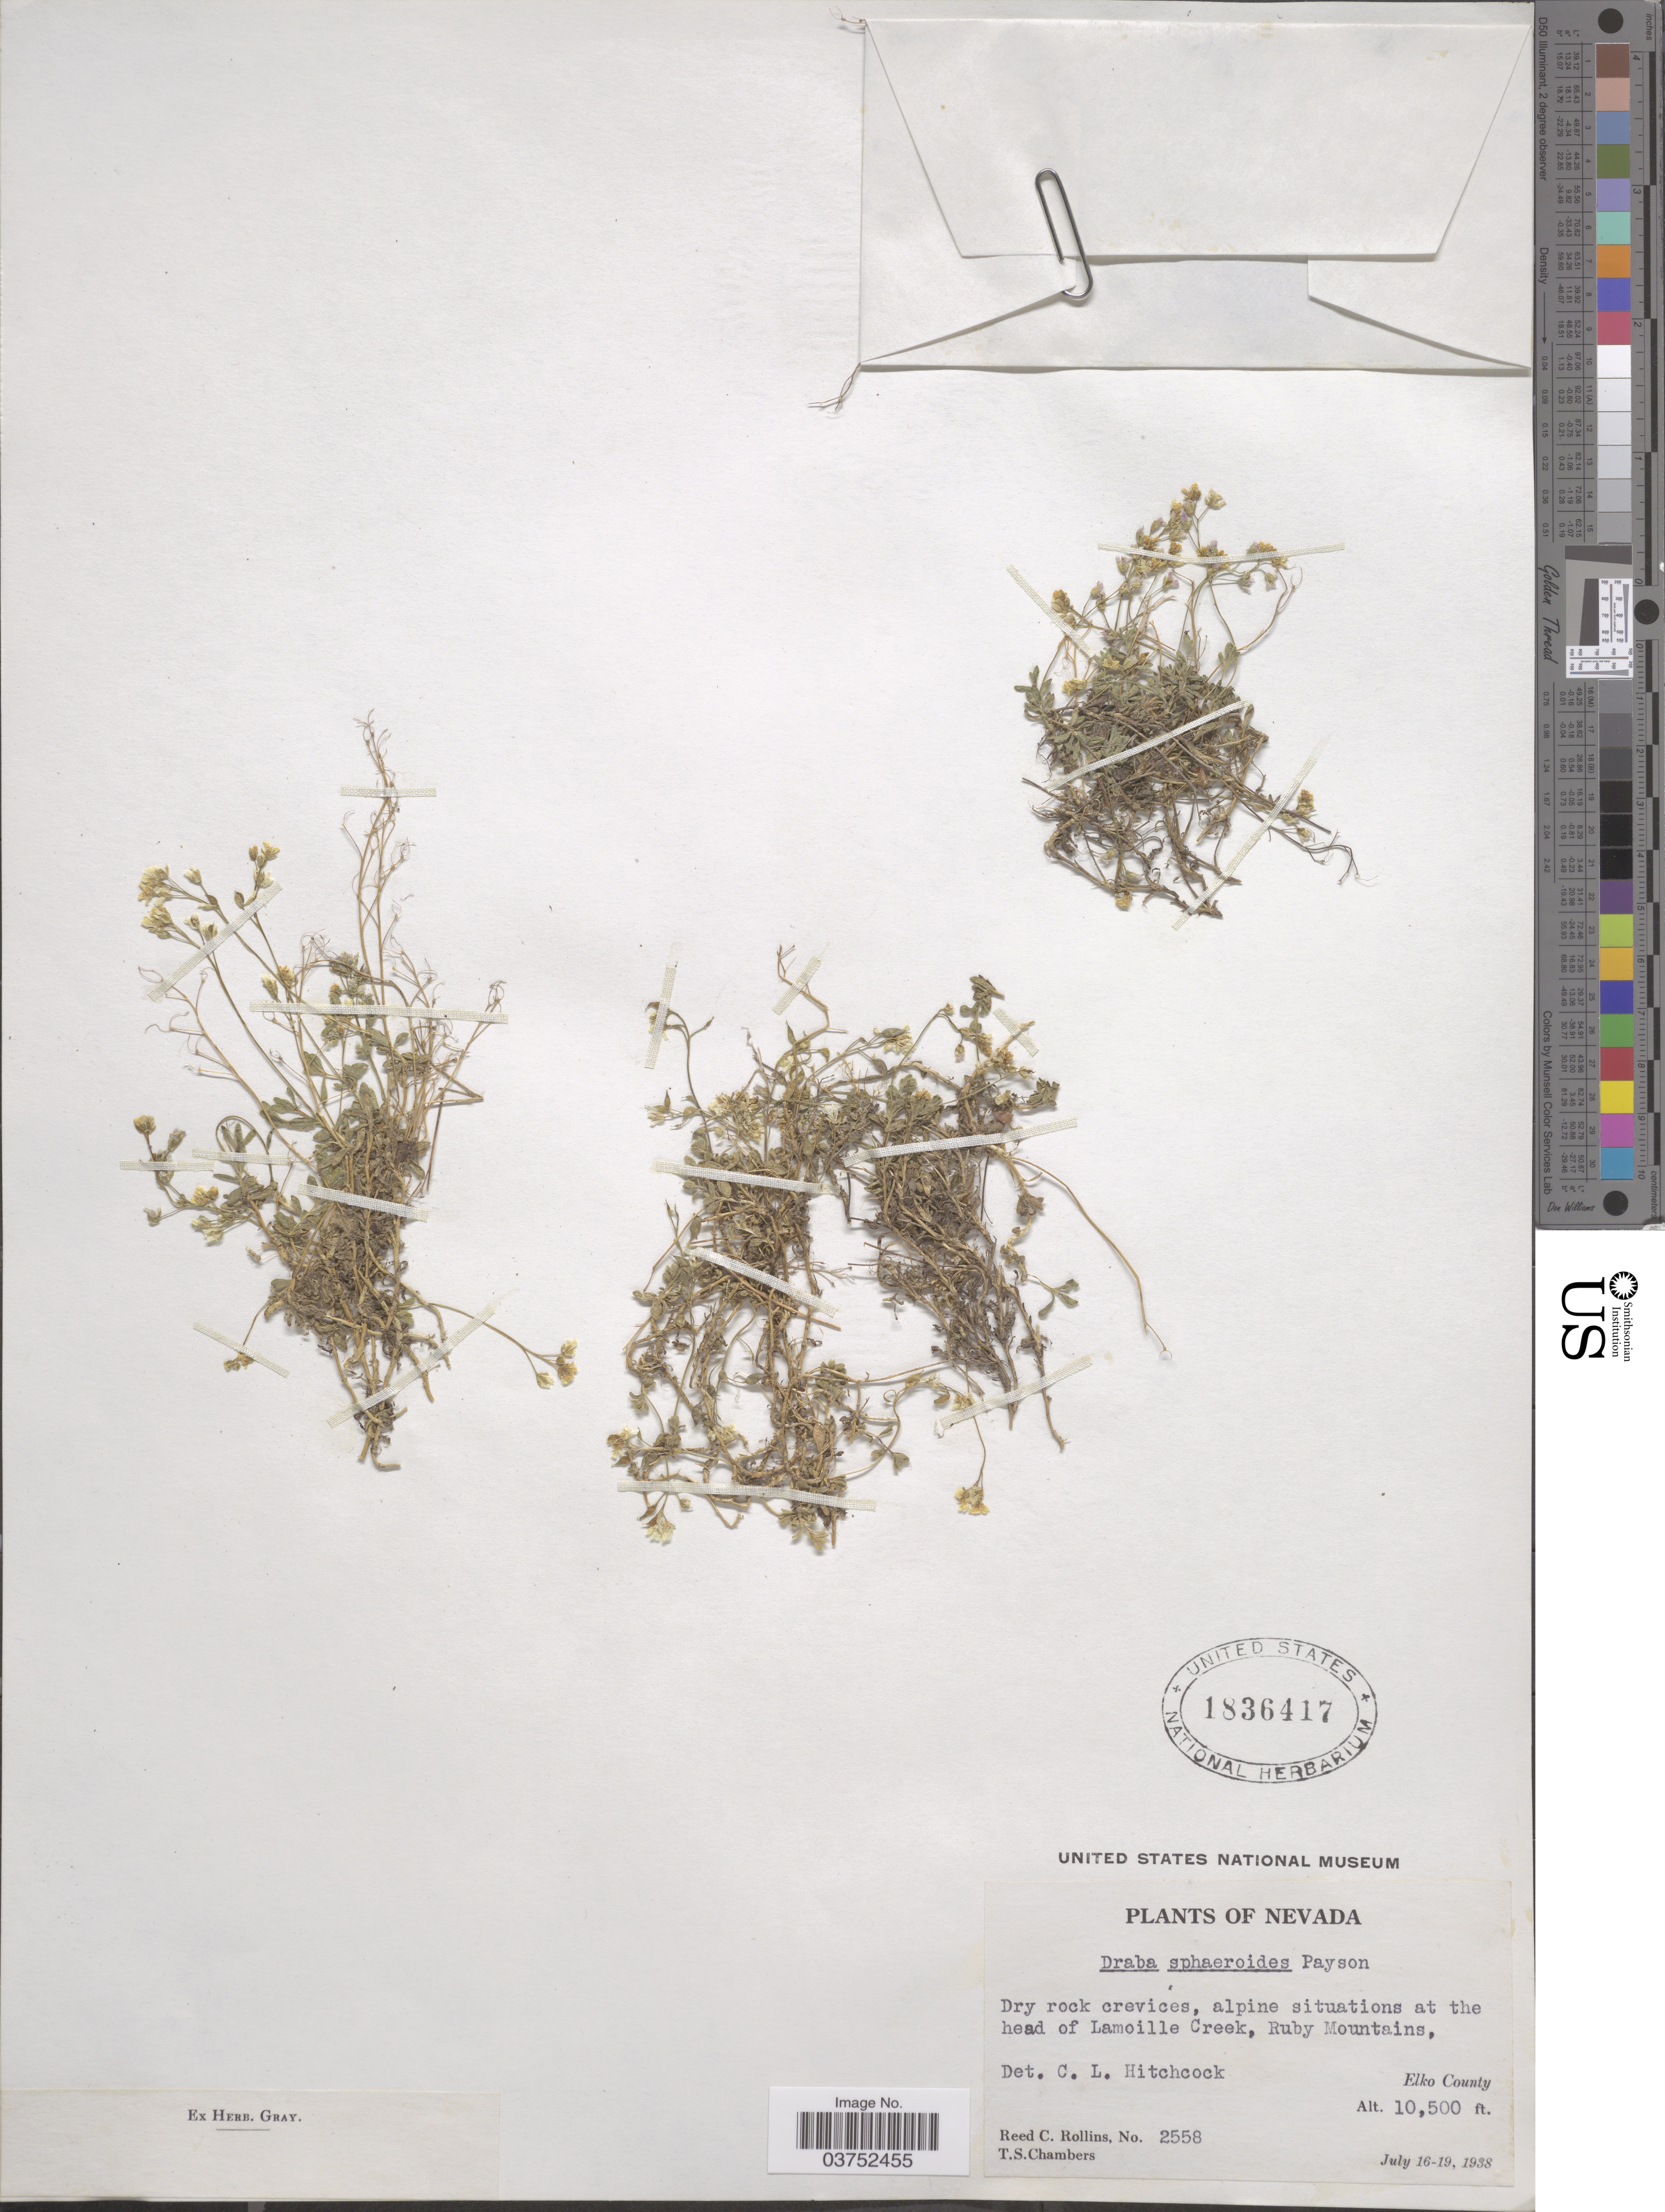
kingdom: Plantae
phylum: Tracheophyta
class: Magnoliopsida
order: Brassicales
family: Brassicaceae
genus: Draba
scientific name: Draba sphaeroides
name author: Payson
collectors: R. C. Rollins & T. Chambers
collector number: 2558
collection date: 1938-07-16/1938-07-19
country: United States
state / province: Nevada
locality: Alpine situations at the head of Lamoille Creek, Ruby Mountains, Elko County.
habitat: dry rock crevices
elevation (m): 3200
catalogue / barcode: US 1836417